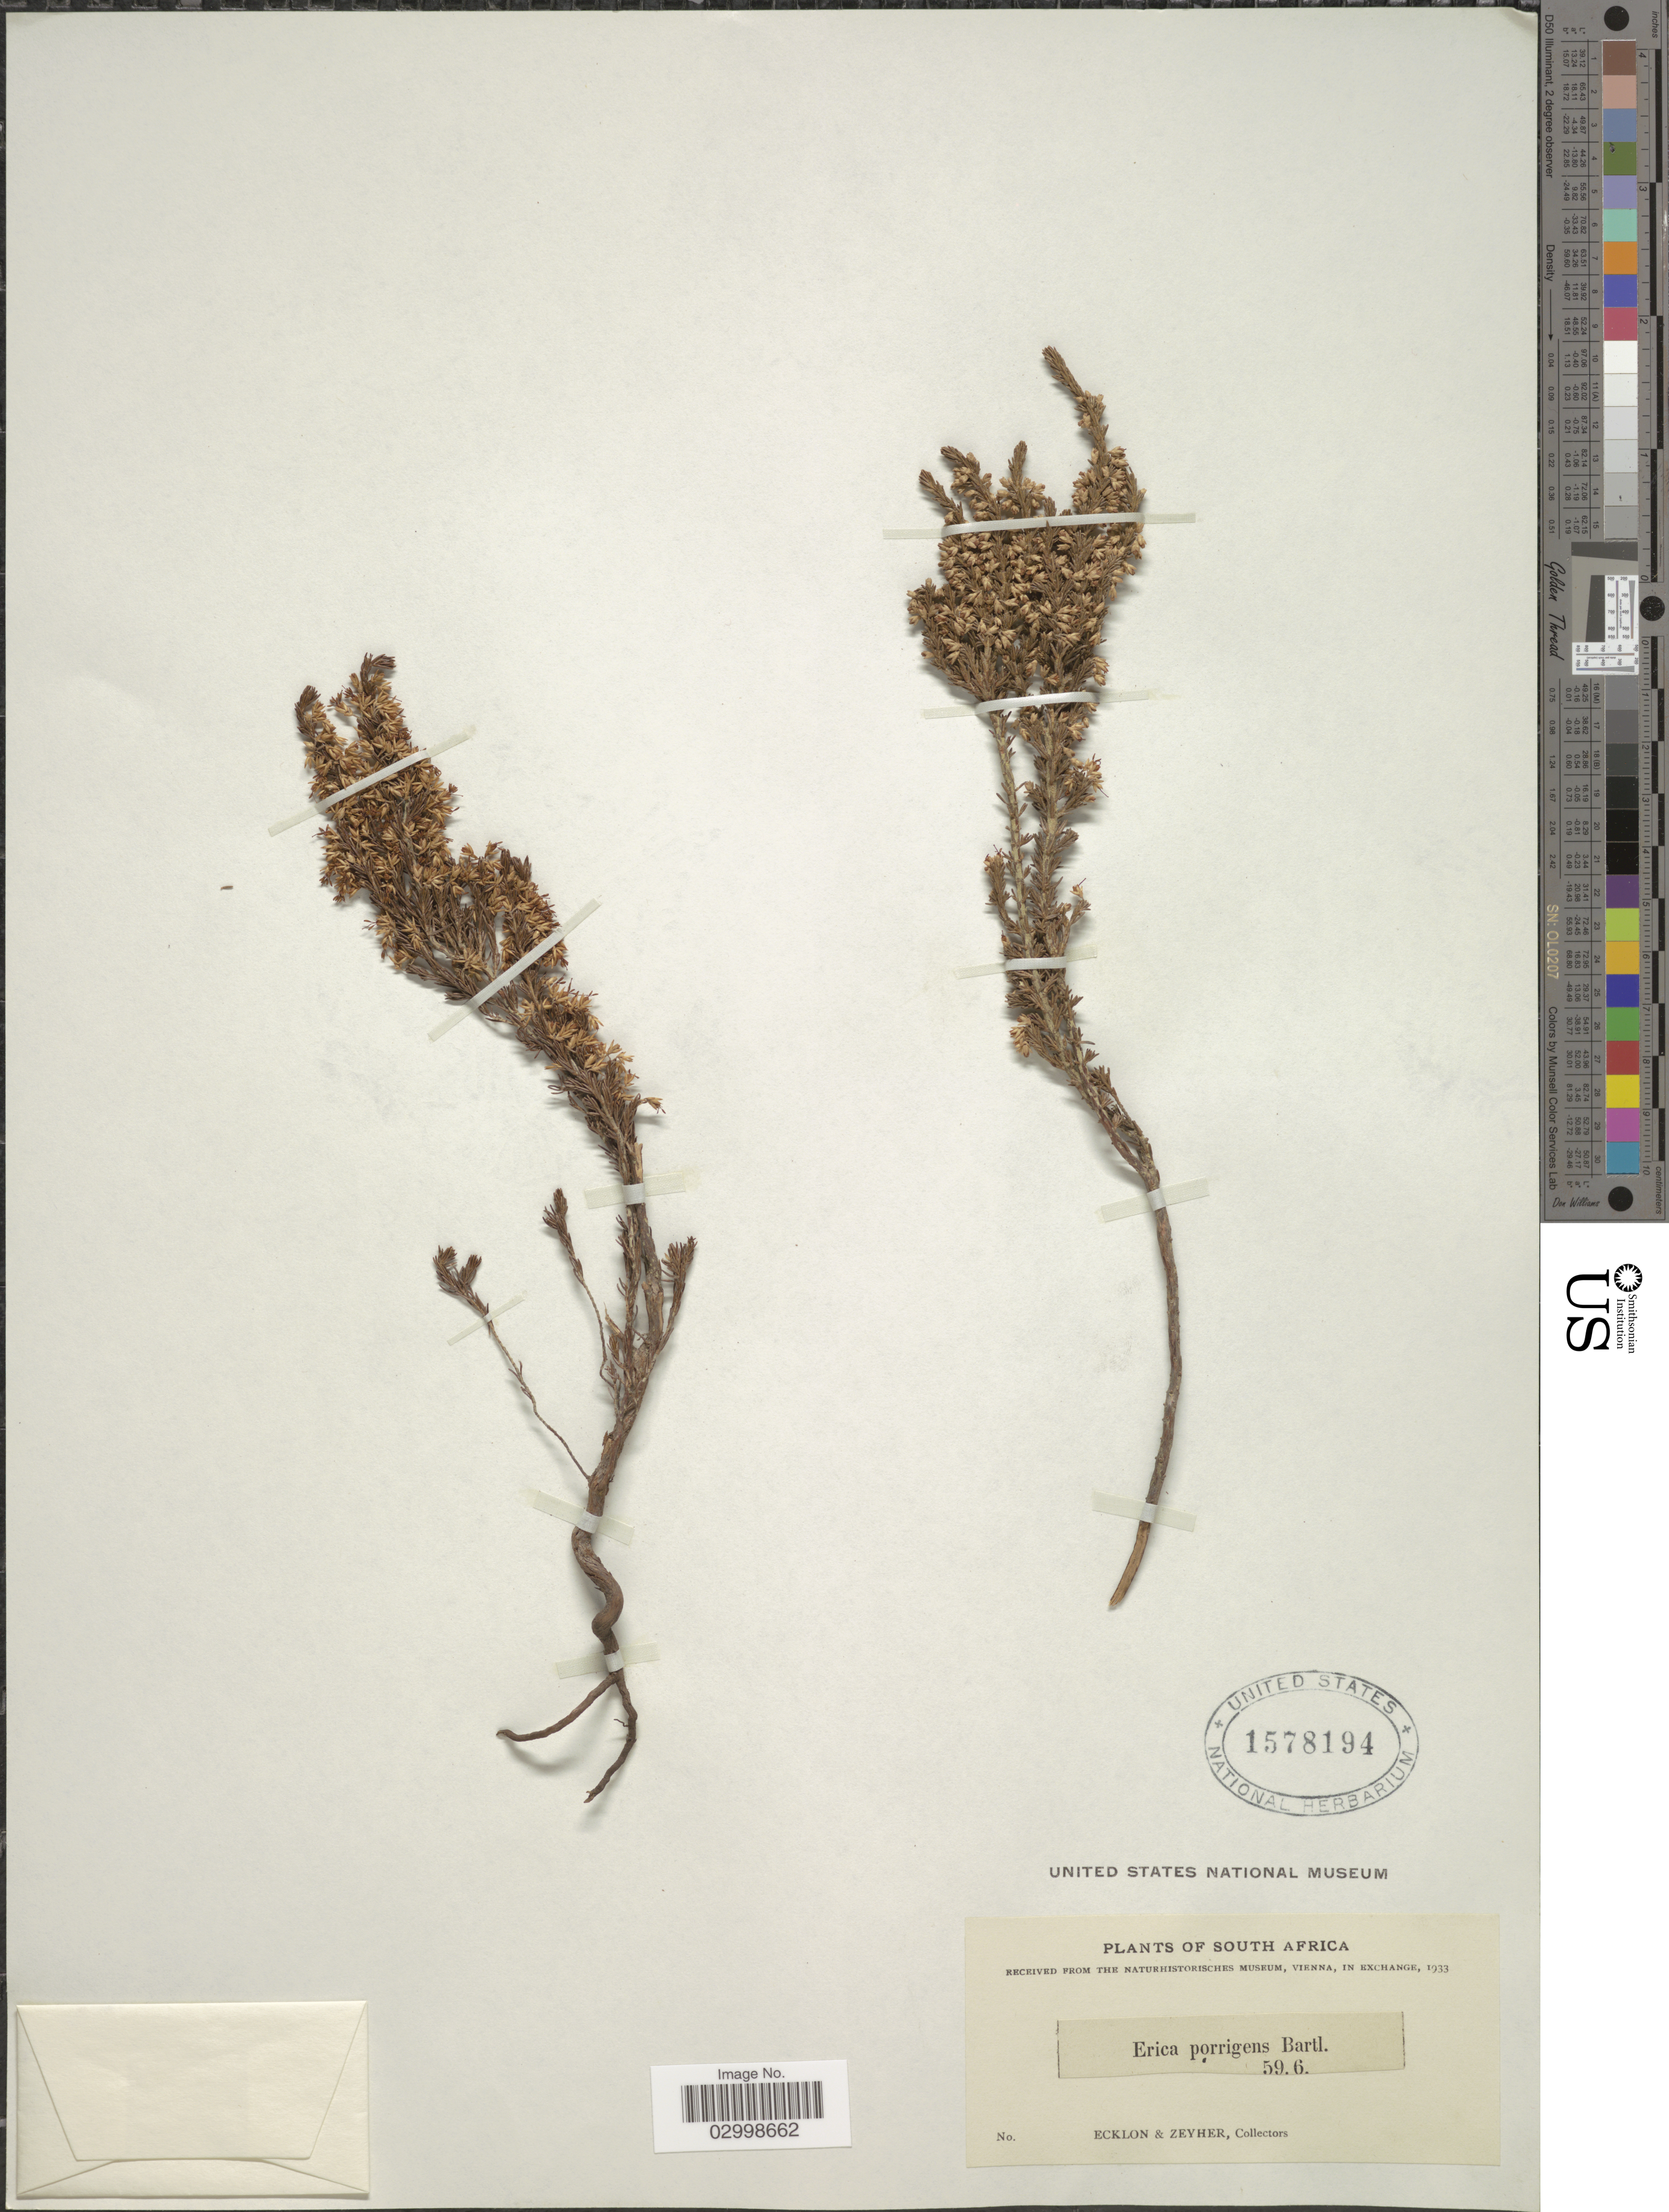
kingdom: Plantae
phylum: Tracheophyta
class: Magnoliopsida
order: Ericales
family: Ericaceae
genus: Erica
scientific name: Erica porrigens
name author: Bartl.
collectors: -. Ecklon & -. Zeyher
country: South Africa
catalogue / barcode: US 1578194